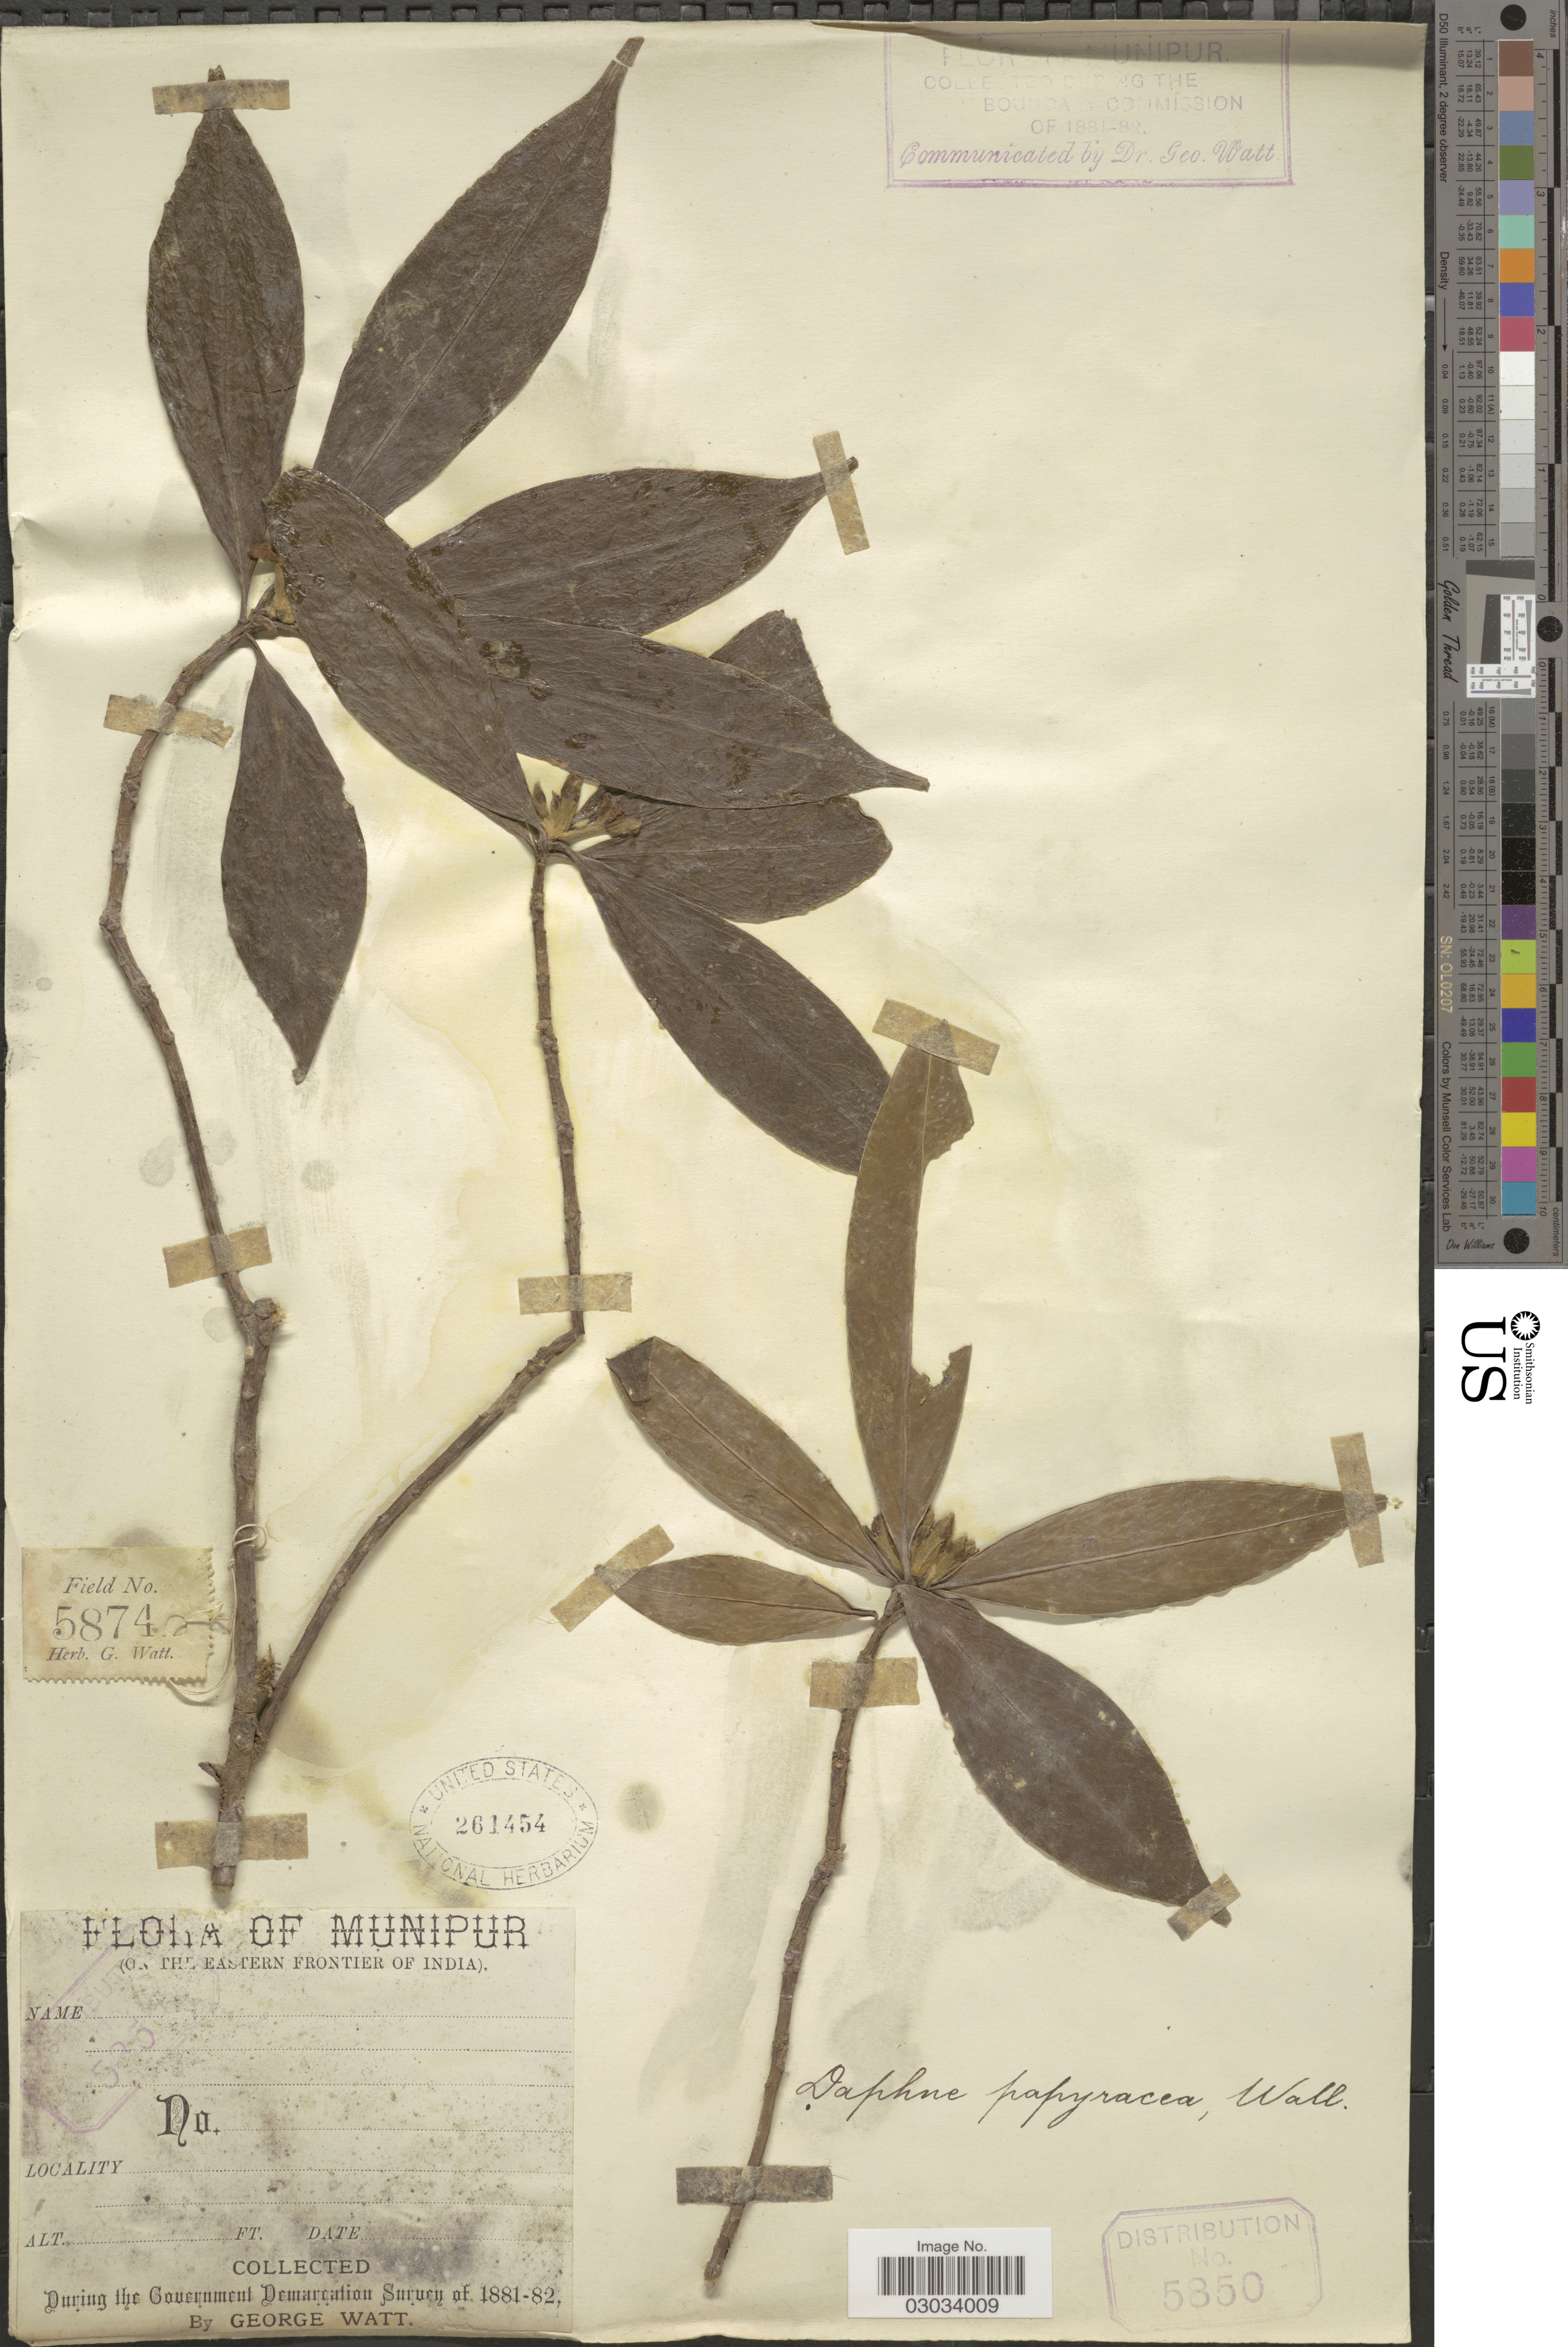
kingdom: Plantae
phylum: Tracheophyta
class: Magnoliopsida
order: Malvales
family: Thymelaeaceae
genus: Daphne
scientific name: Daphne papyracea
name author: Wall. ex Steud.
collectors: G. Watt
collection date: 1881/1882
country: India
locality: Munipur. On the eastern frontier of India.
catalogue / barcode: US 261454